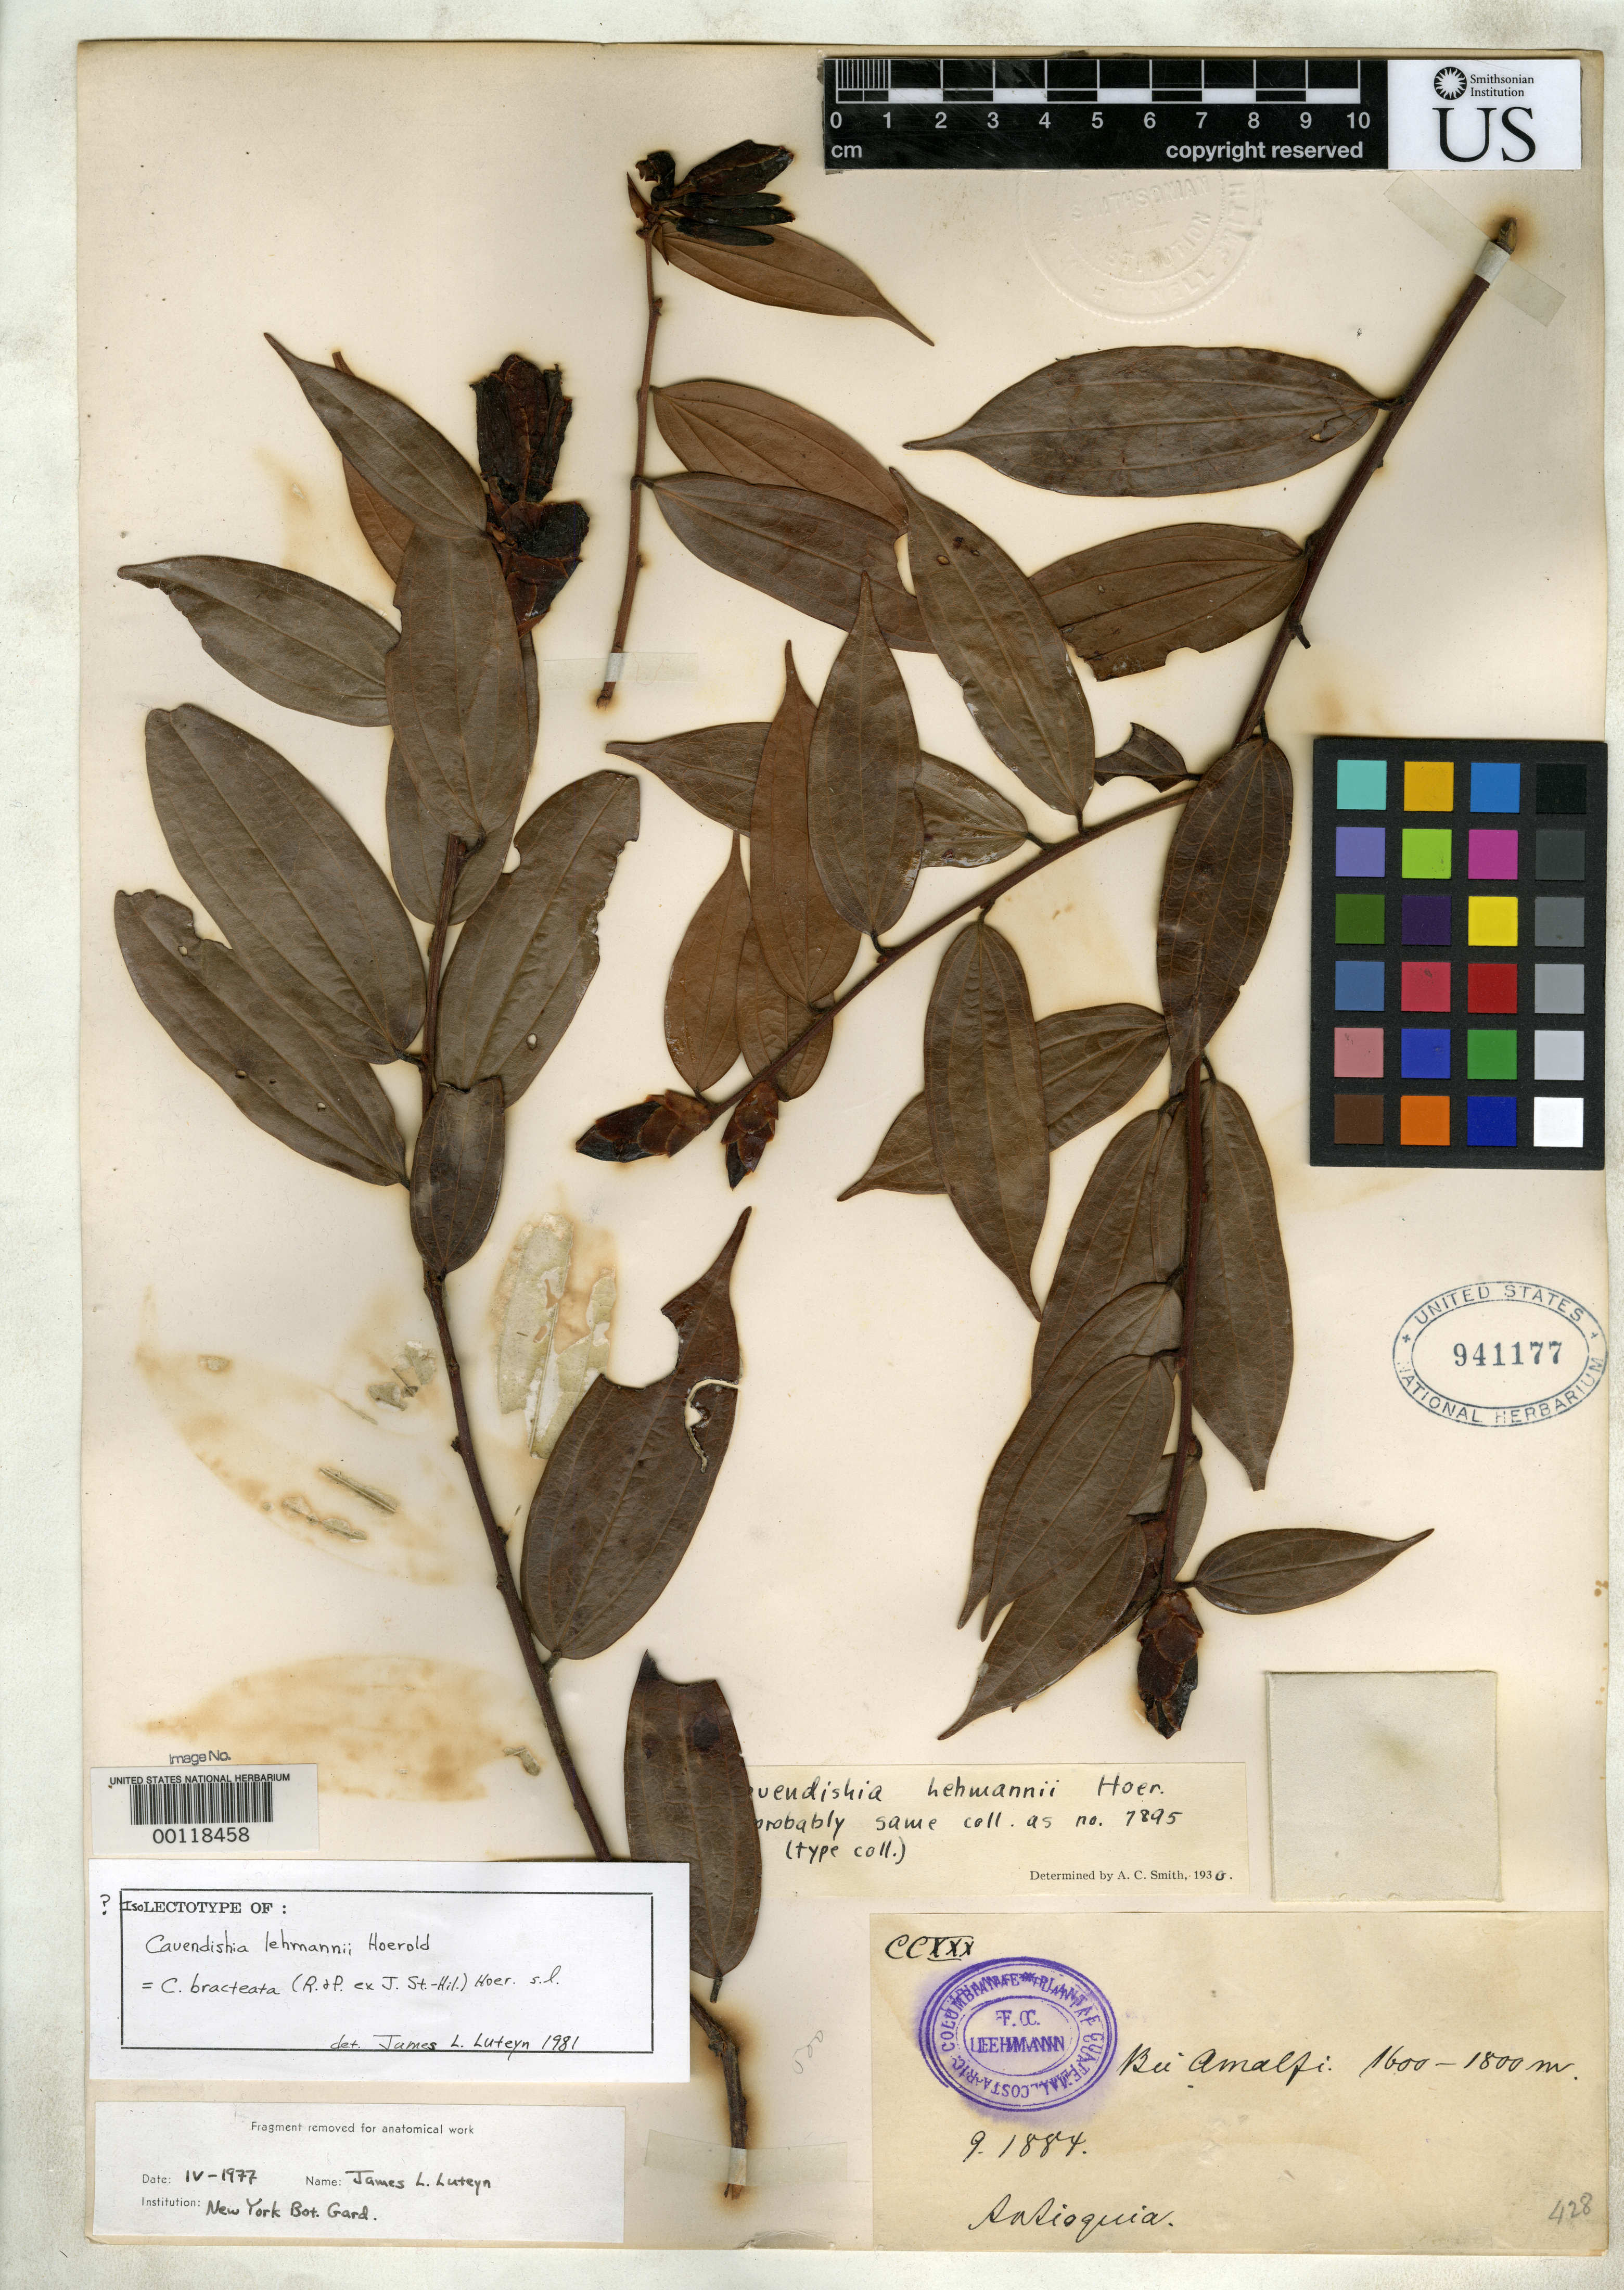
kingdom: Plantae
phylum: Tracheophyta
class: Magnoliopsida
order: Ericales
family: Ericaceae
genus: Cavendishia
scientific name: Cavendishia lehmannii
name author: Hoerold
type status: Isotype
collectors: F. C. Lehmann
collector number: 7895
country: Colombia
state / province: Antioquia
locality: Amalfi.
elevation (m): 1600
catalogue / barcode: US 941177